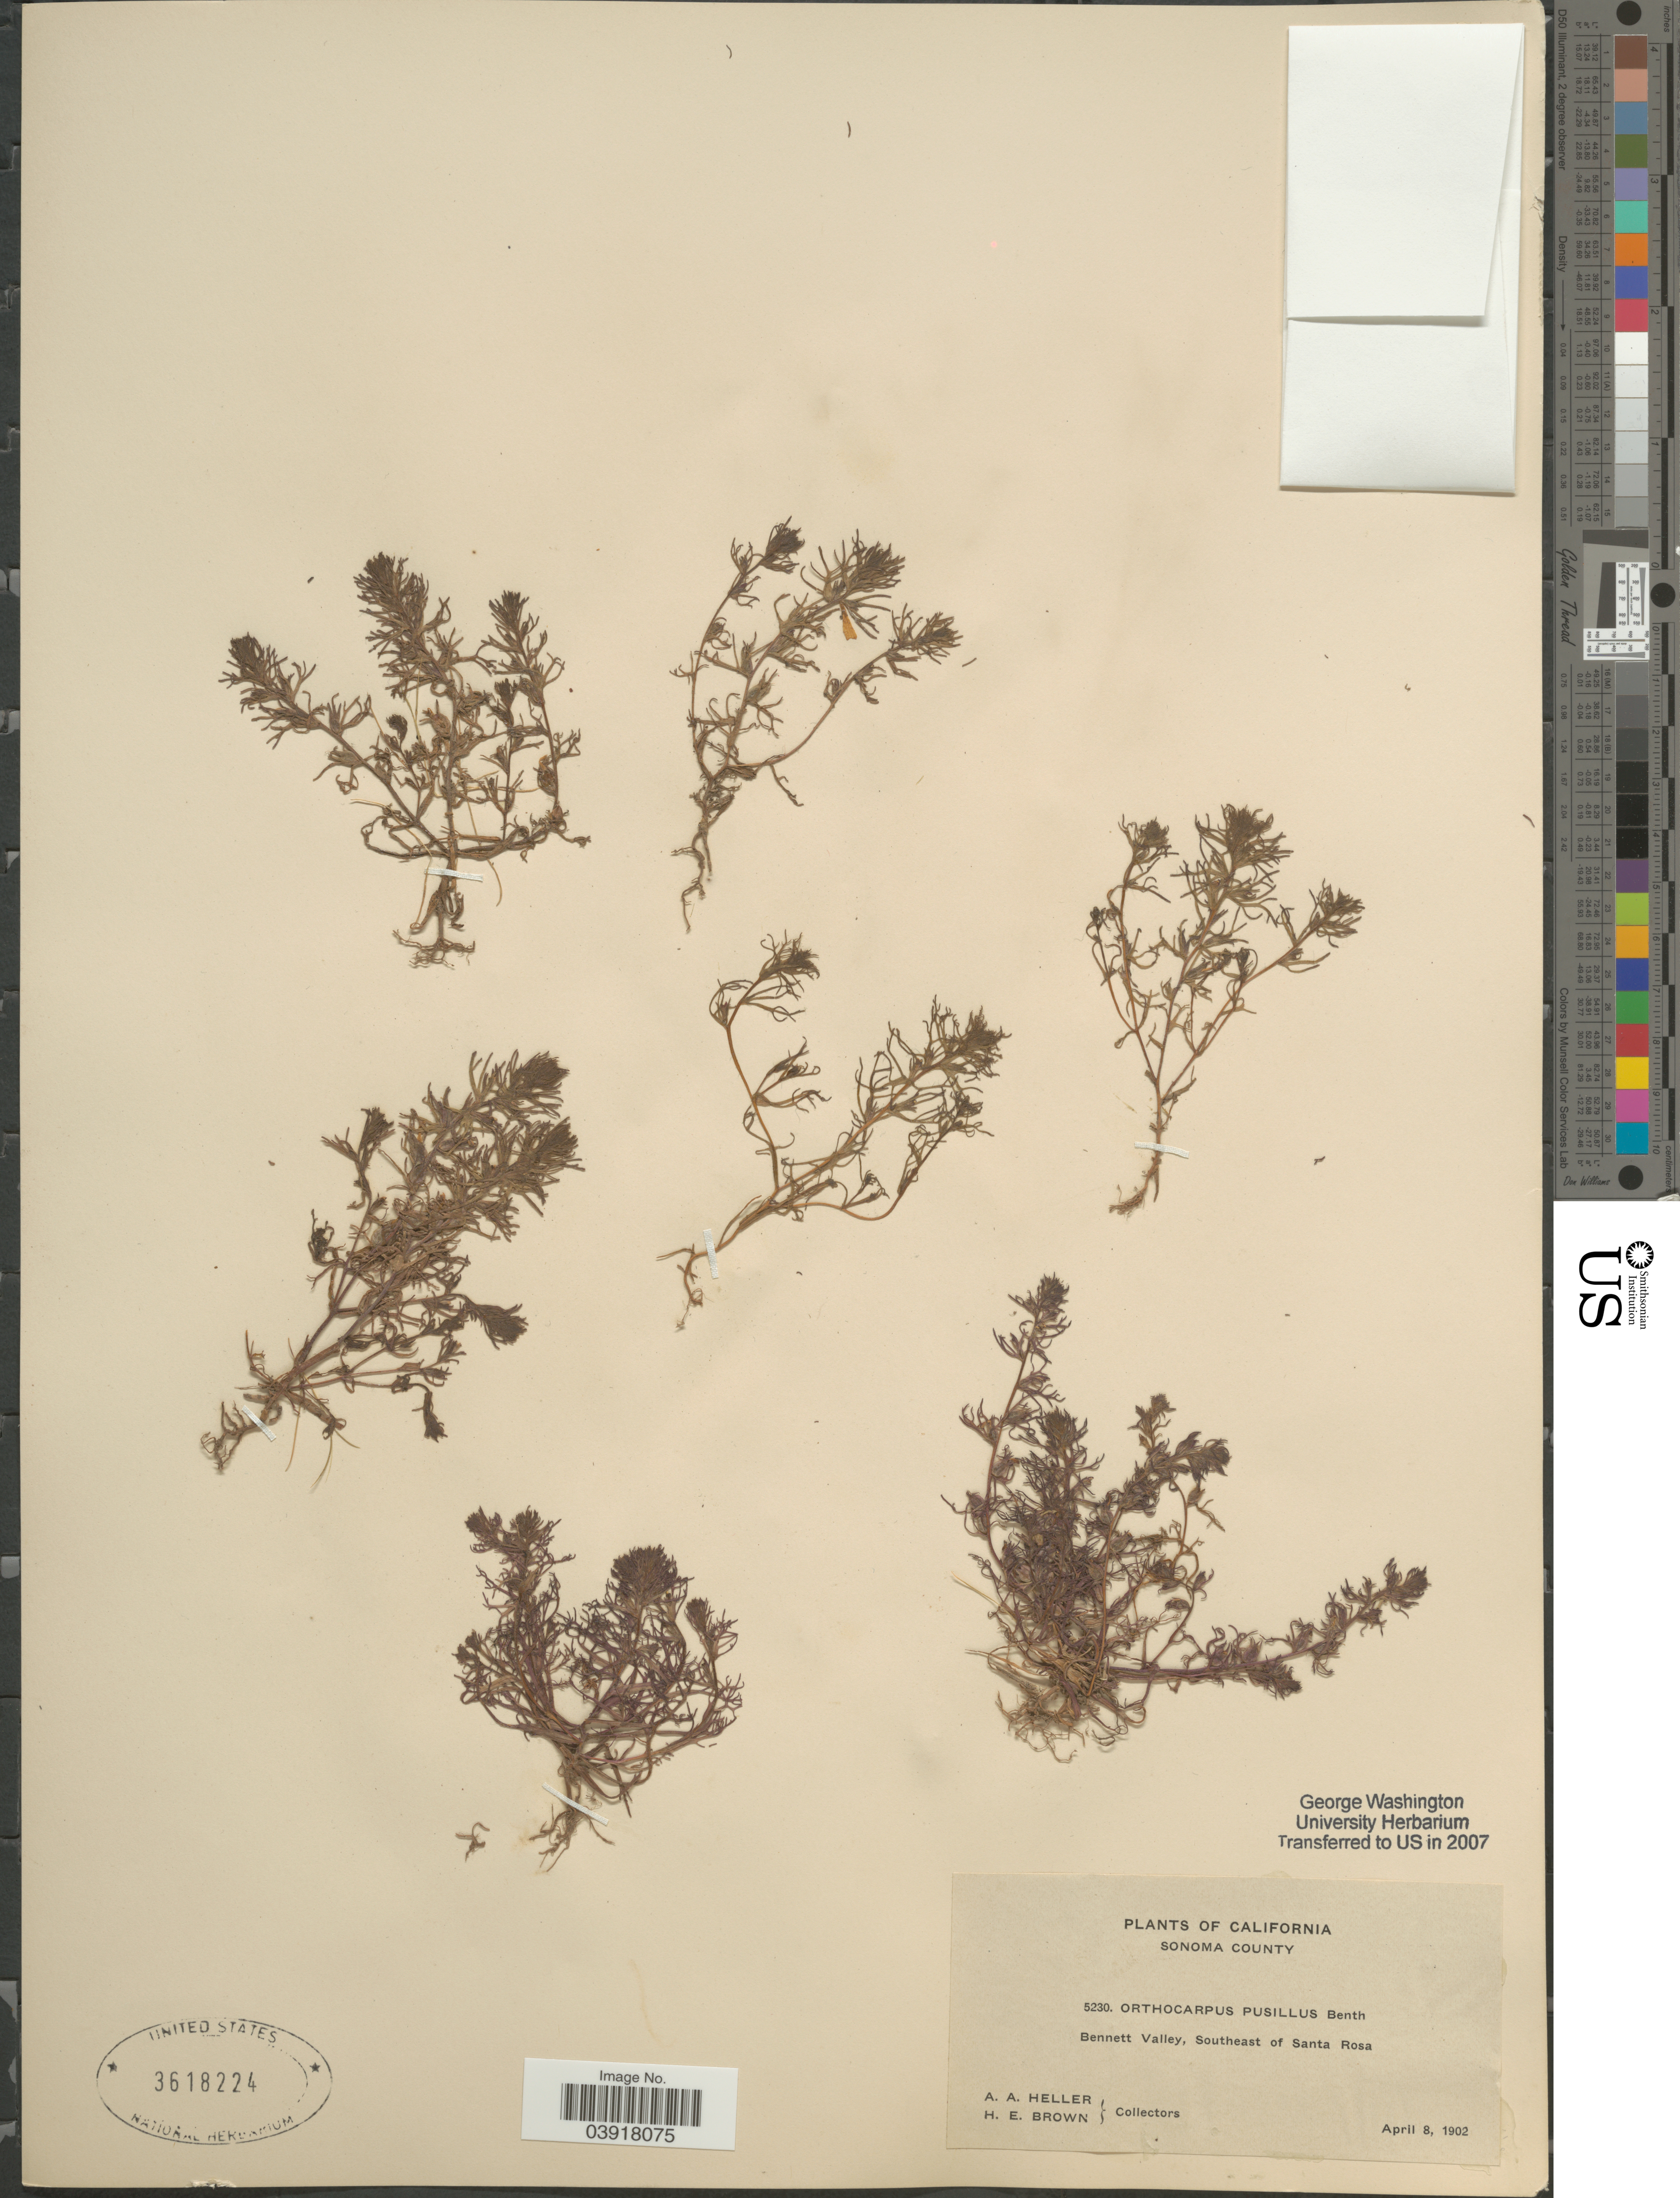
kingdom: Plantae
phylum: Tracheophyta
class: Magnoliopsida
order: Lamiales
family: Orobanchaceae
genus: Orthocarpus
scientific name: Orthocarpus pusillus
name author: Benth.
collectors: A. A. Heller & H. E. Brown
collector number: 5230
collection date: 1902-04-08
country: United States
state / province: California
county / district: Sonoma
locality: Sonoma County. Bennett Valley, Southeast of Santa Rosa.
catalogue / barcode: US 3618224